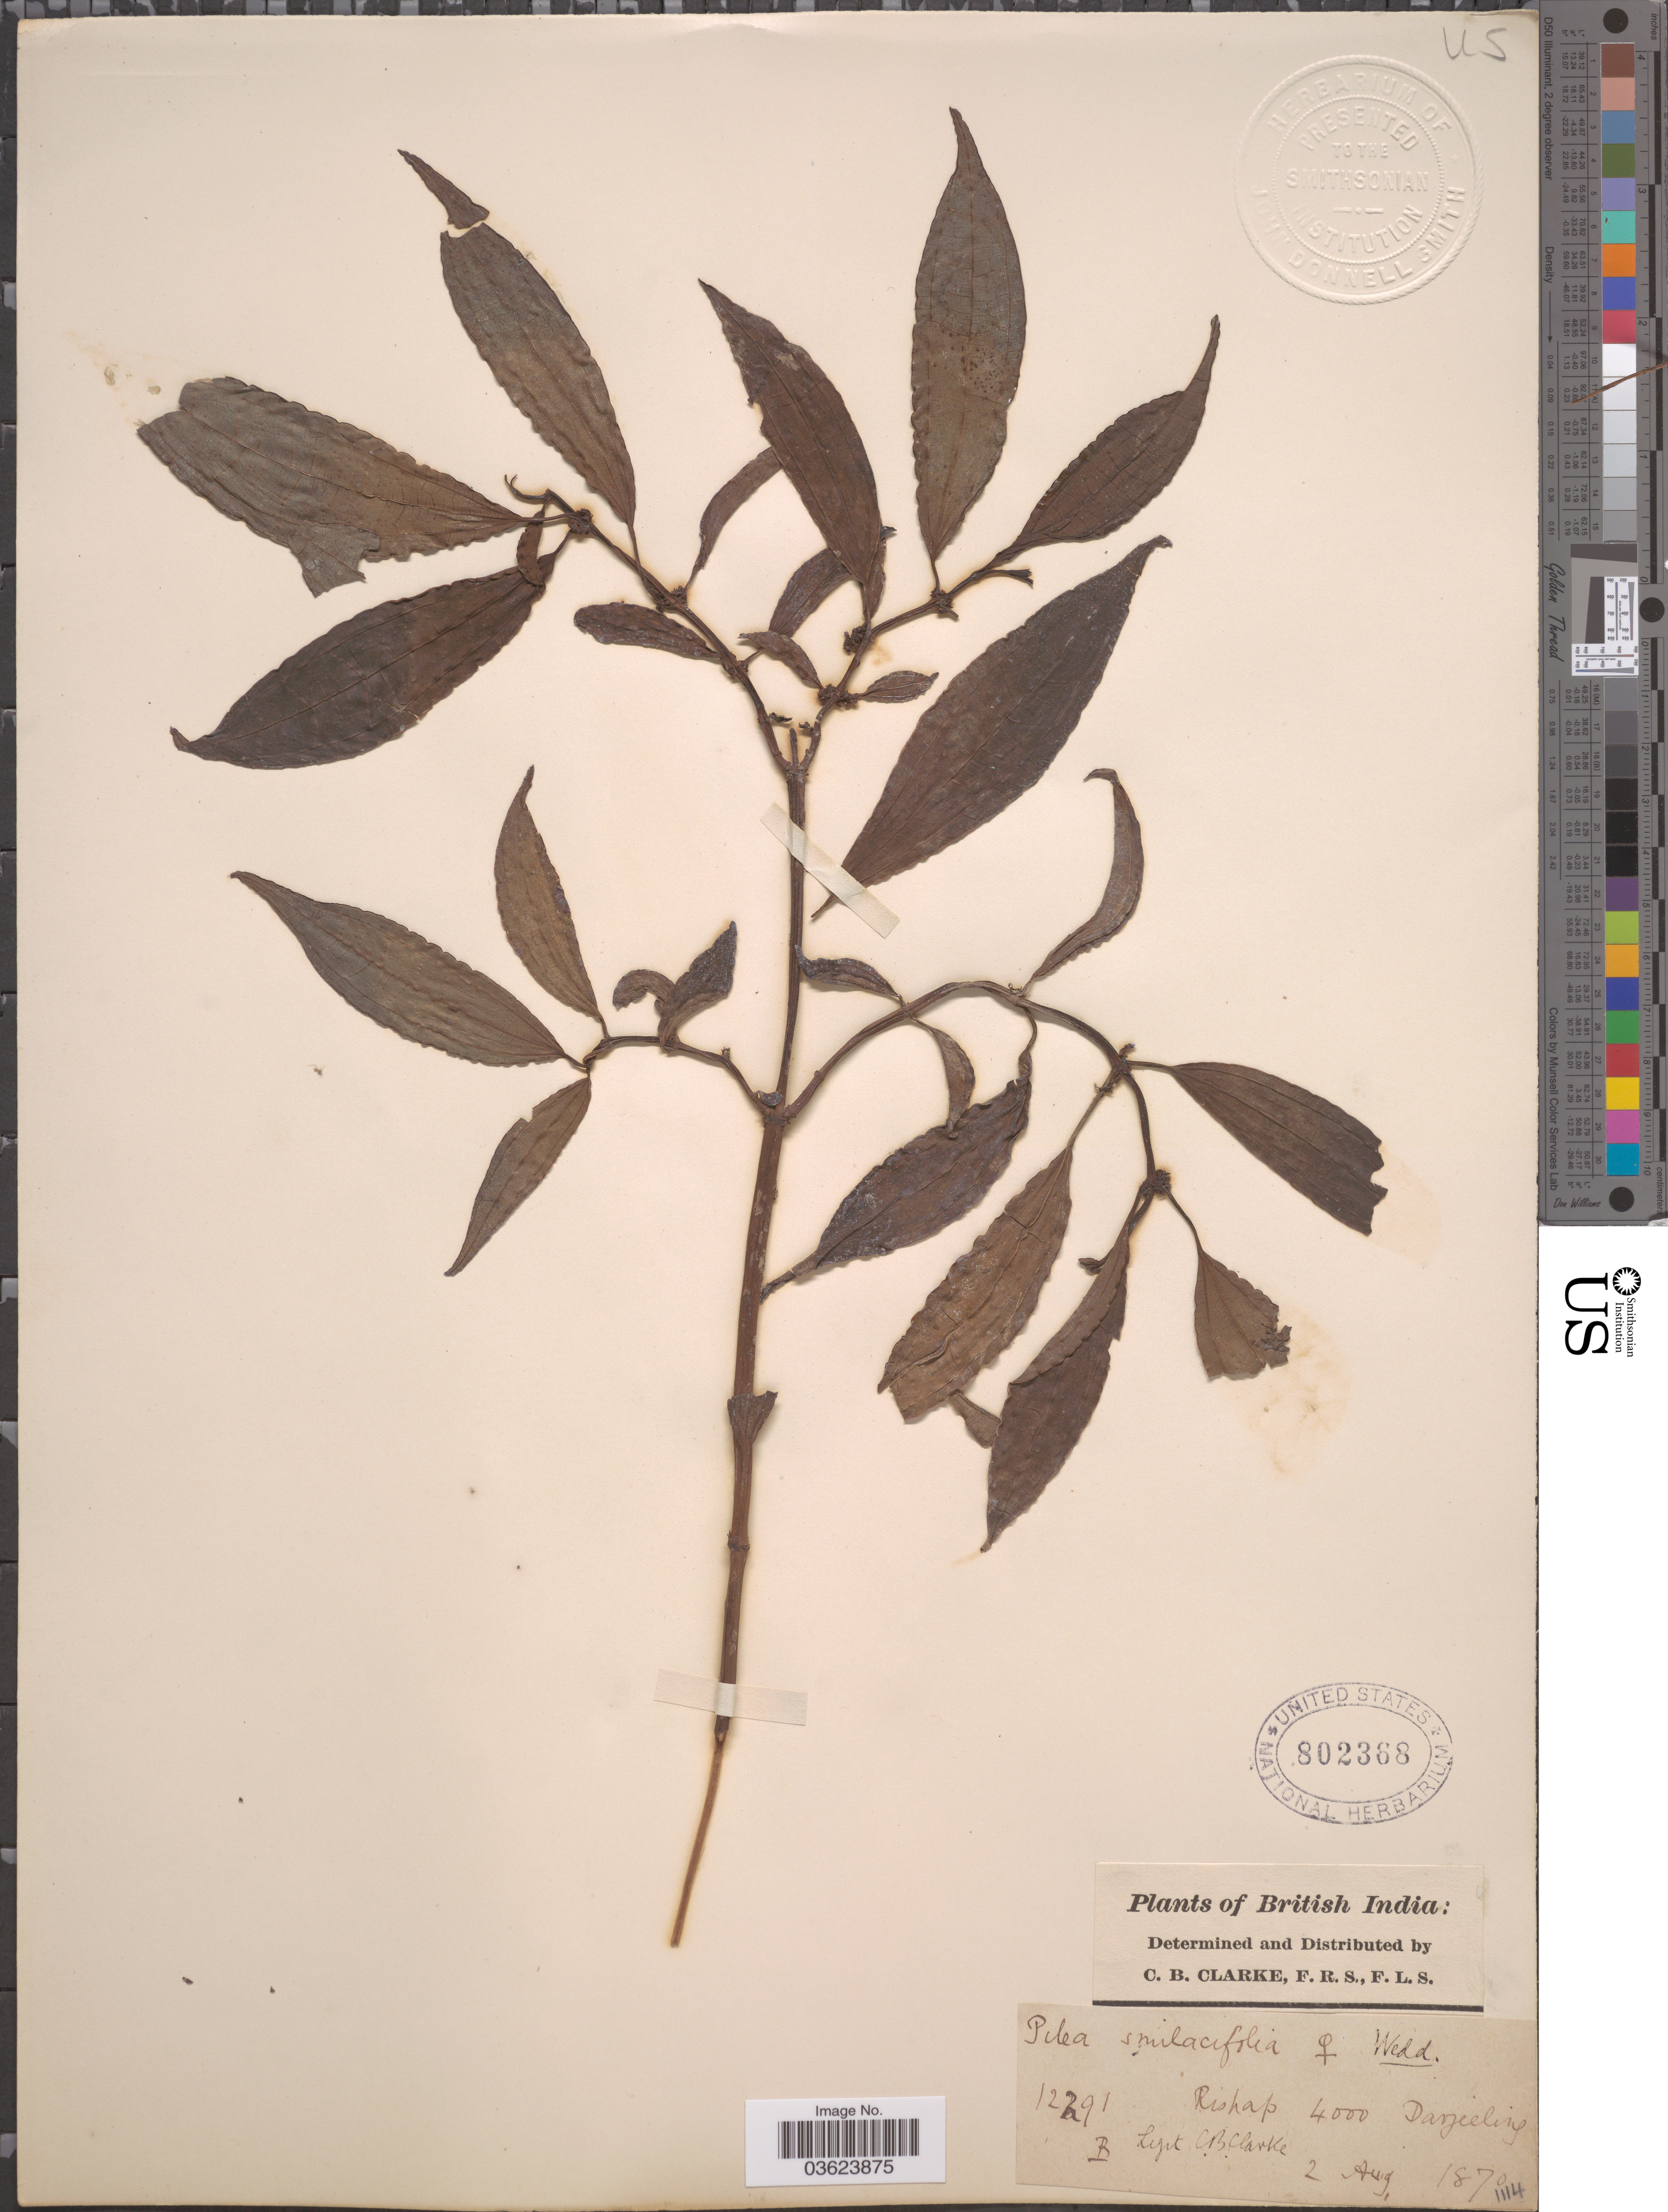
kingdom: Plantae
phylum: Tracheophyta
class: Magnoliopsida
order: Rosales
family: Urticaceae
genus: Pilea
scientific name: Pilea smilacifolia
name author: Wedd.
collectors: C. B. Clarke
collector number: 12291B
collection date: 1870-08-02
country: India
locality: British India. Rishap. Darjeeling.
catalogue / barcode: US 802368